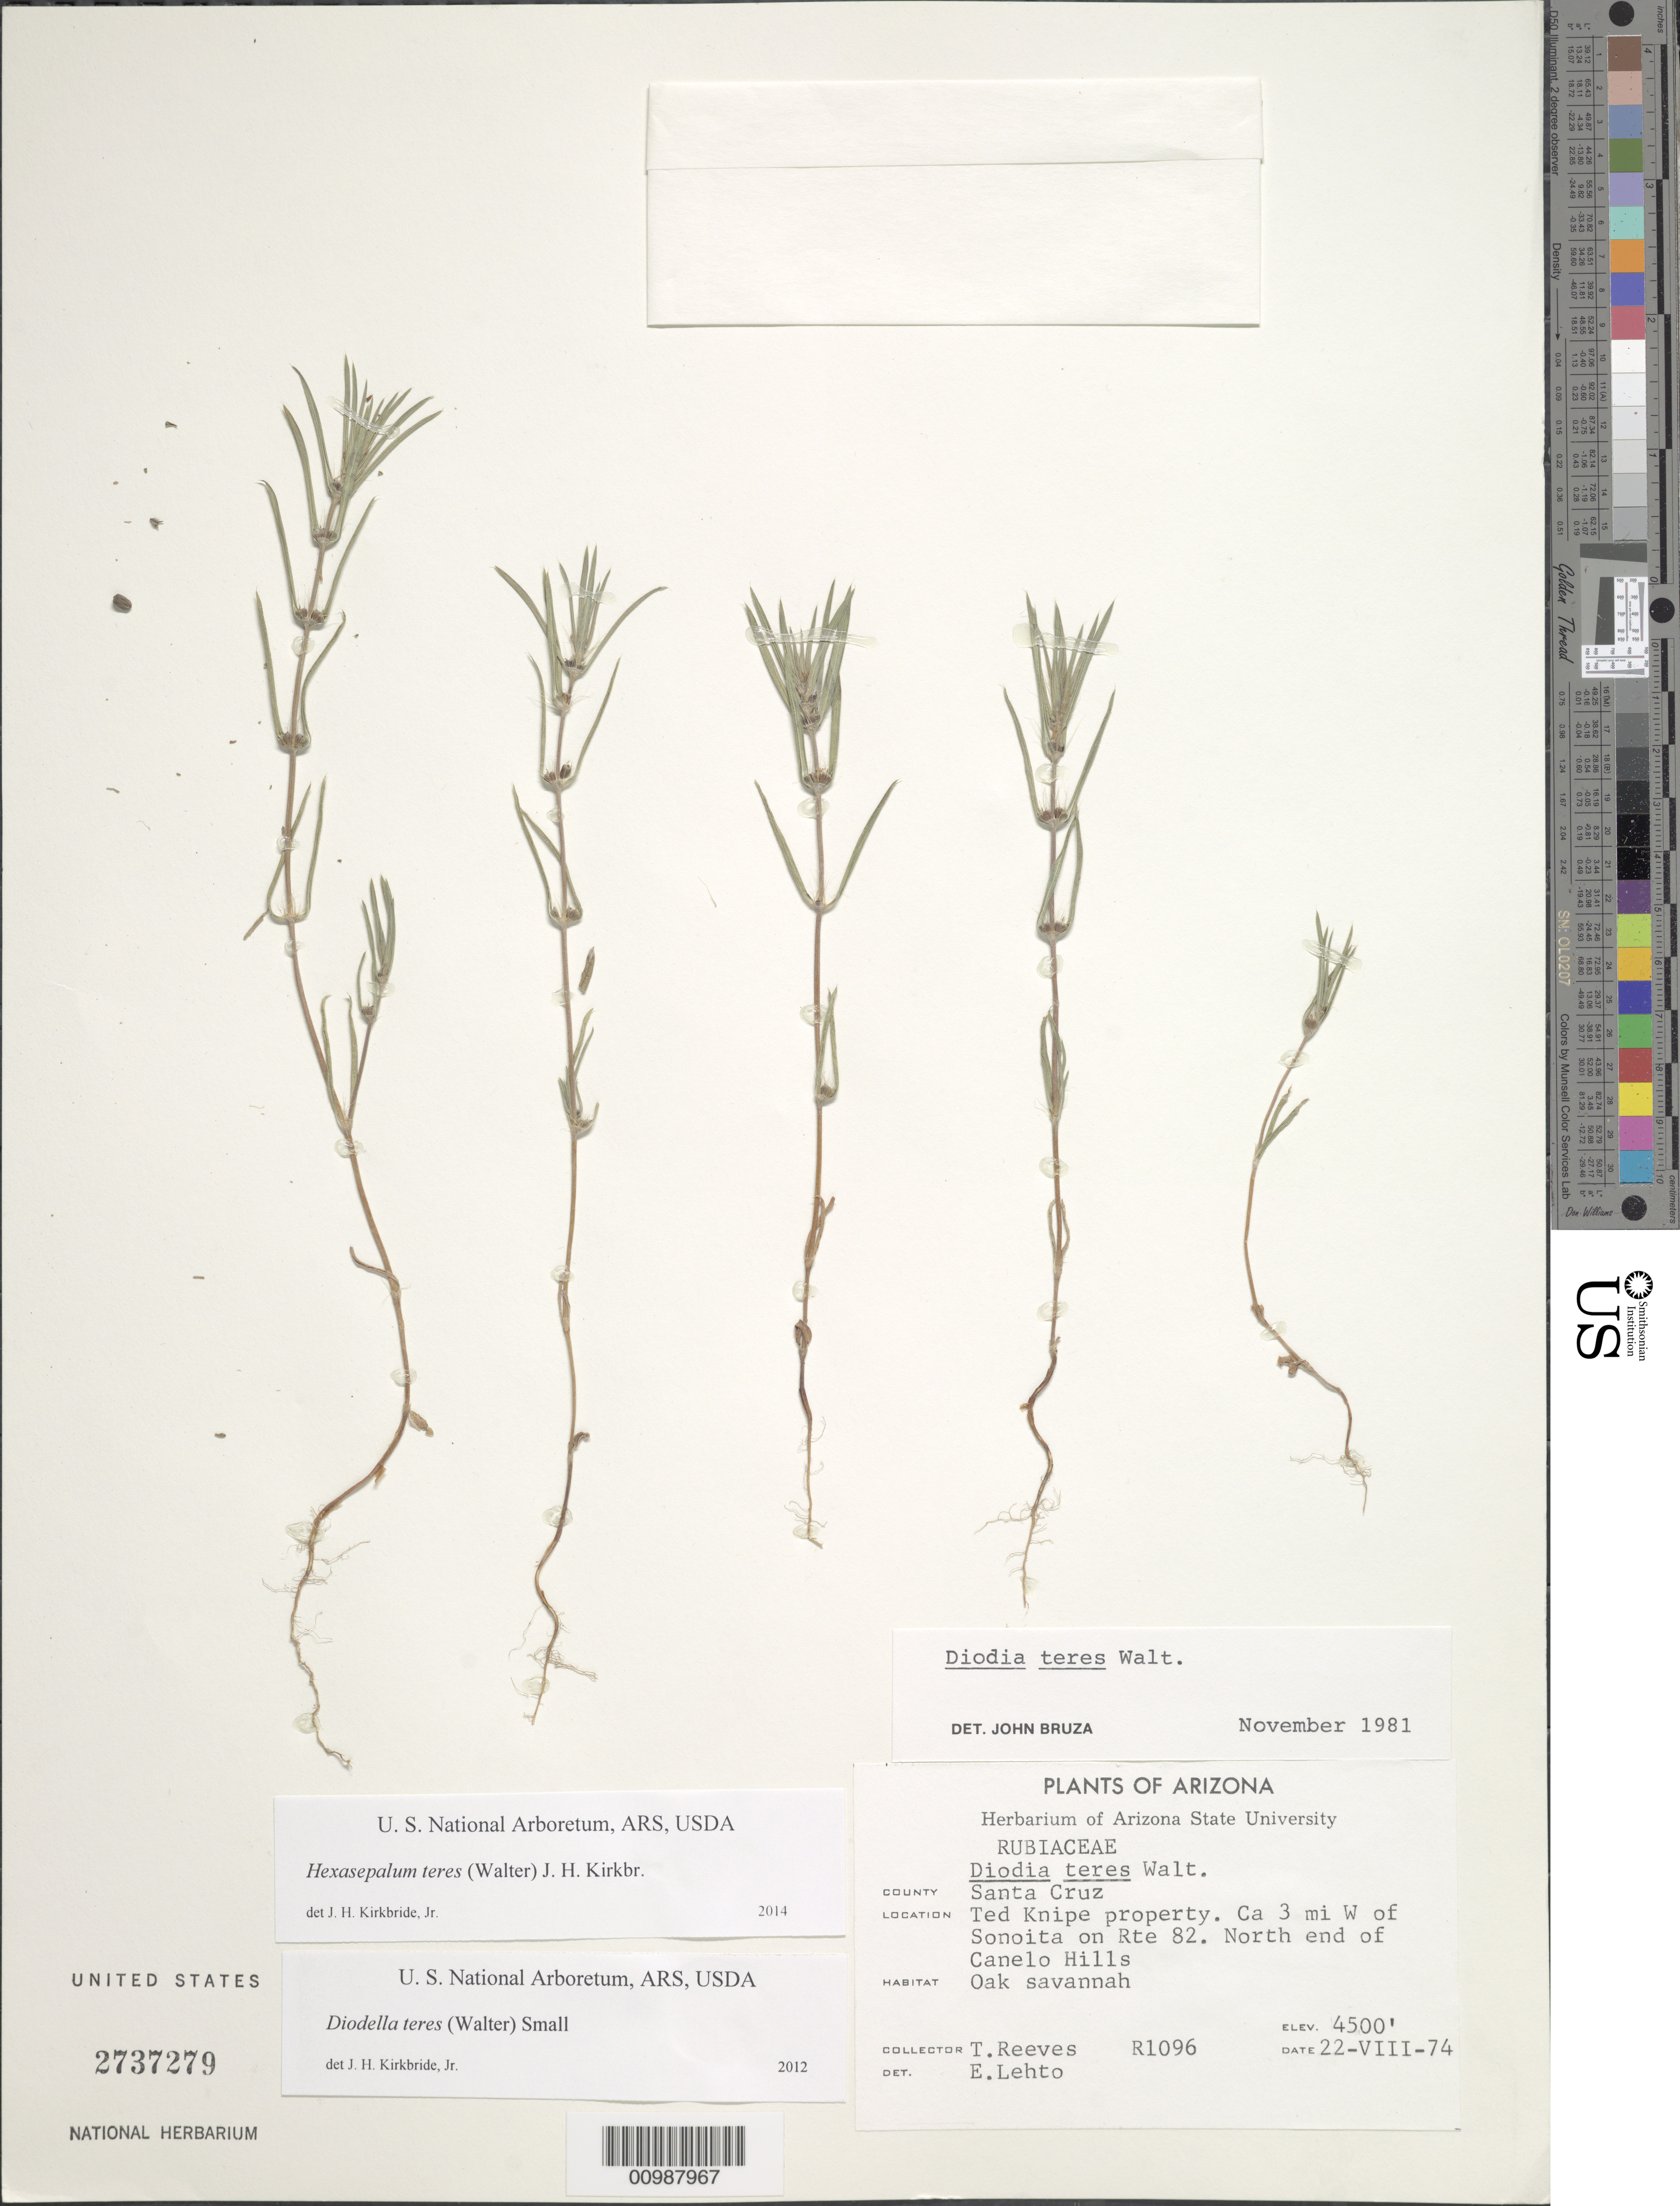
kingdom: Plantae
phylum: Tracheophyta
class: Magnoliopsida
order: Gentianales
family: Rubiaceae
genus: Diodia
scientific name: Diodia teres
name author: Walter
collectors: E. Lehto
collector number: R1096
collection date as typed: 22 Aug 1874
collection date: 1874-08-22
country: United States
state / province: Arizona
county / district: Santa Cruz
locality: Ted Knipe preperty. Ca 3 miles west of Sonoita on Rte. 82. North end of Canelo Hills; Oak Savannah.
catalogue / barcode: US 2737279